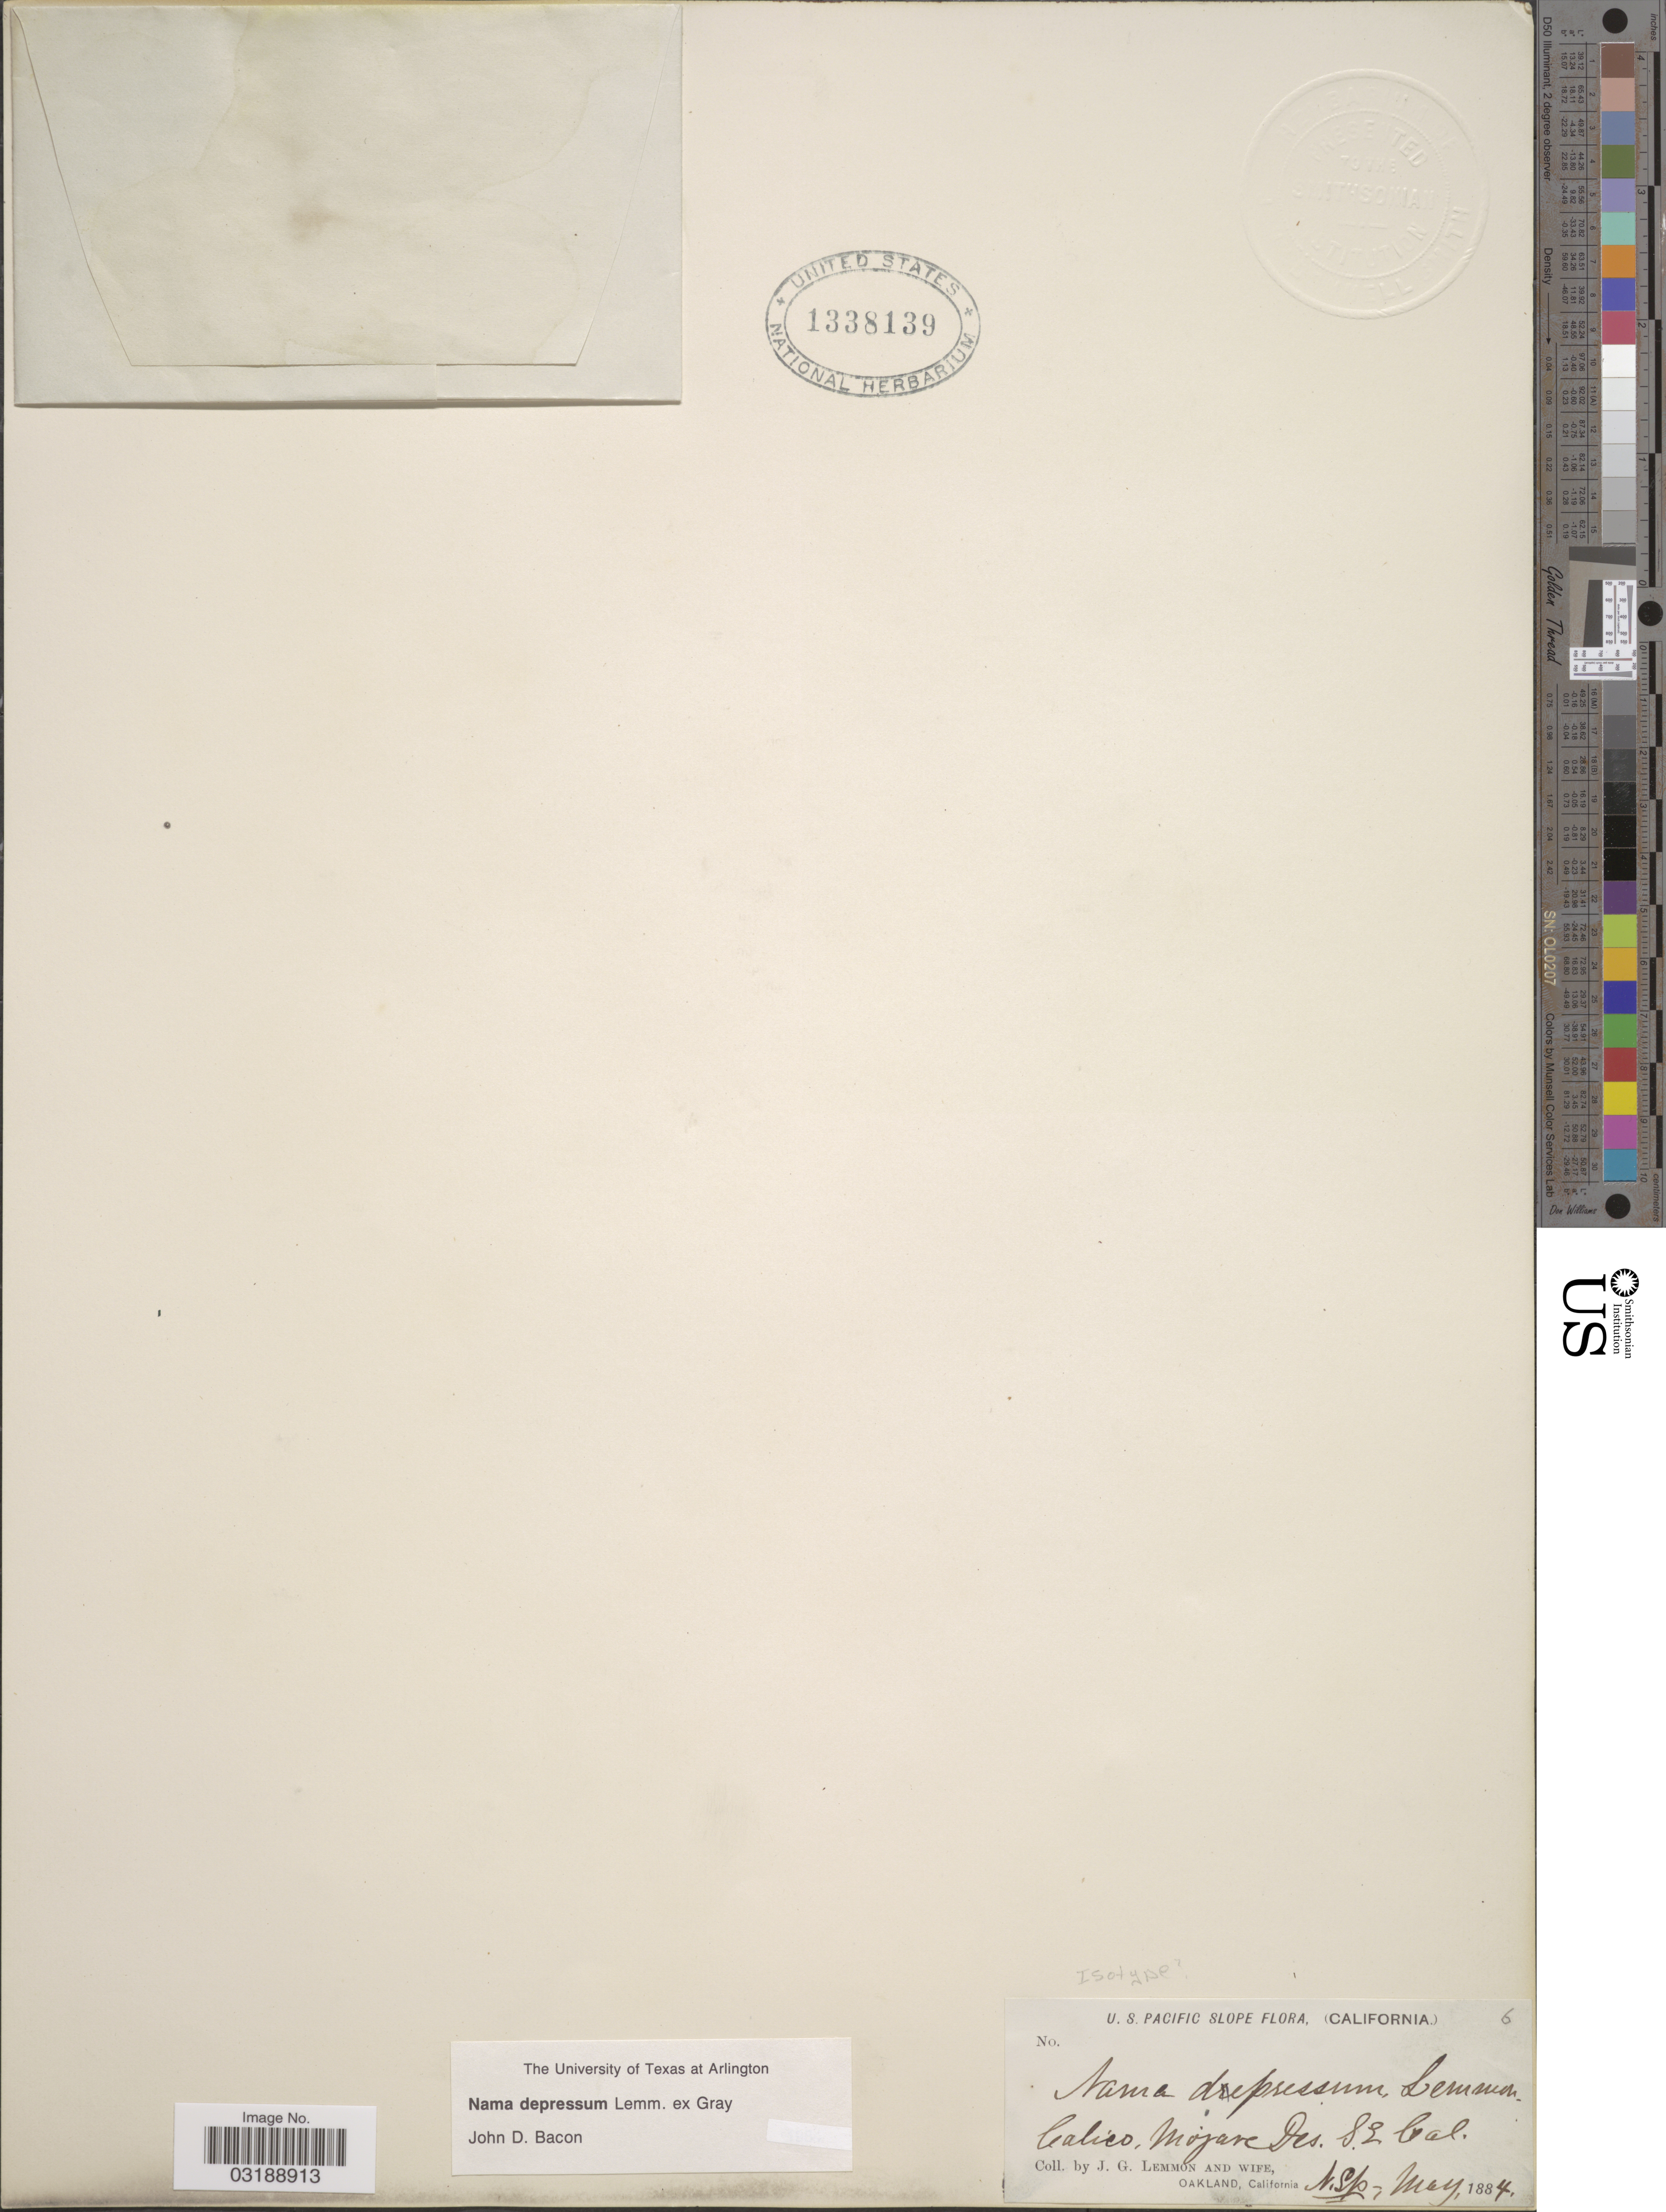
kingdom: Plantae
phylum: Tracheophyta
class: Magnoliopsida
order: Boraginales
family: Namaceae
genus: Nama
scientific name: Nama depressum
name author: Lemmon ex A. Gray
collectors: J. Lemmon & Mrs. J. G. Lemmon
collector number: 6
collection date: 1884-05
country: United States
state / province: California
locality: Calico, Mojave Des. S.E. Cal.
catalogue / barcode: US 1338139